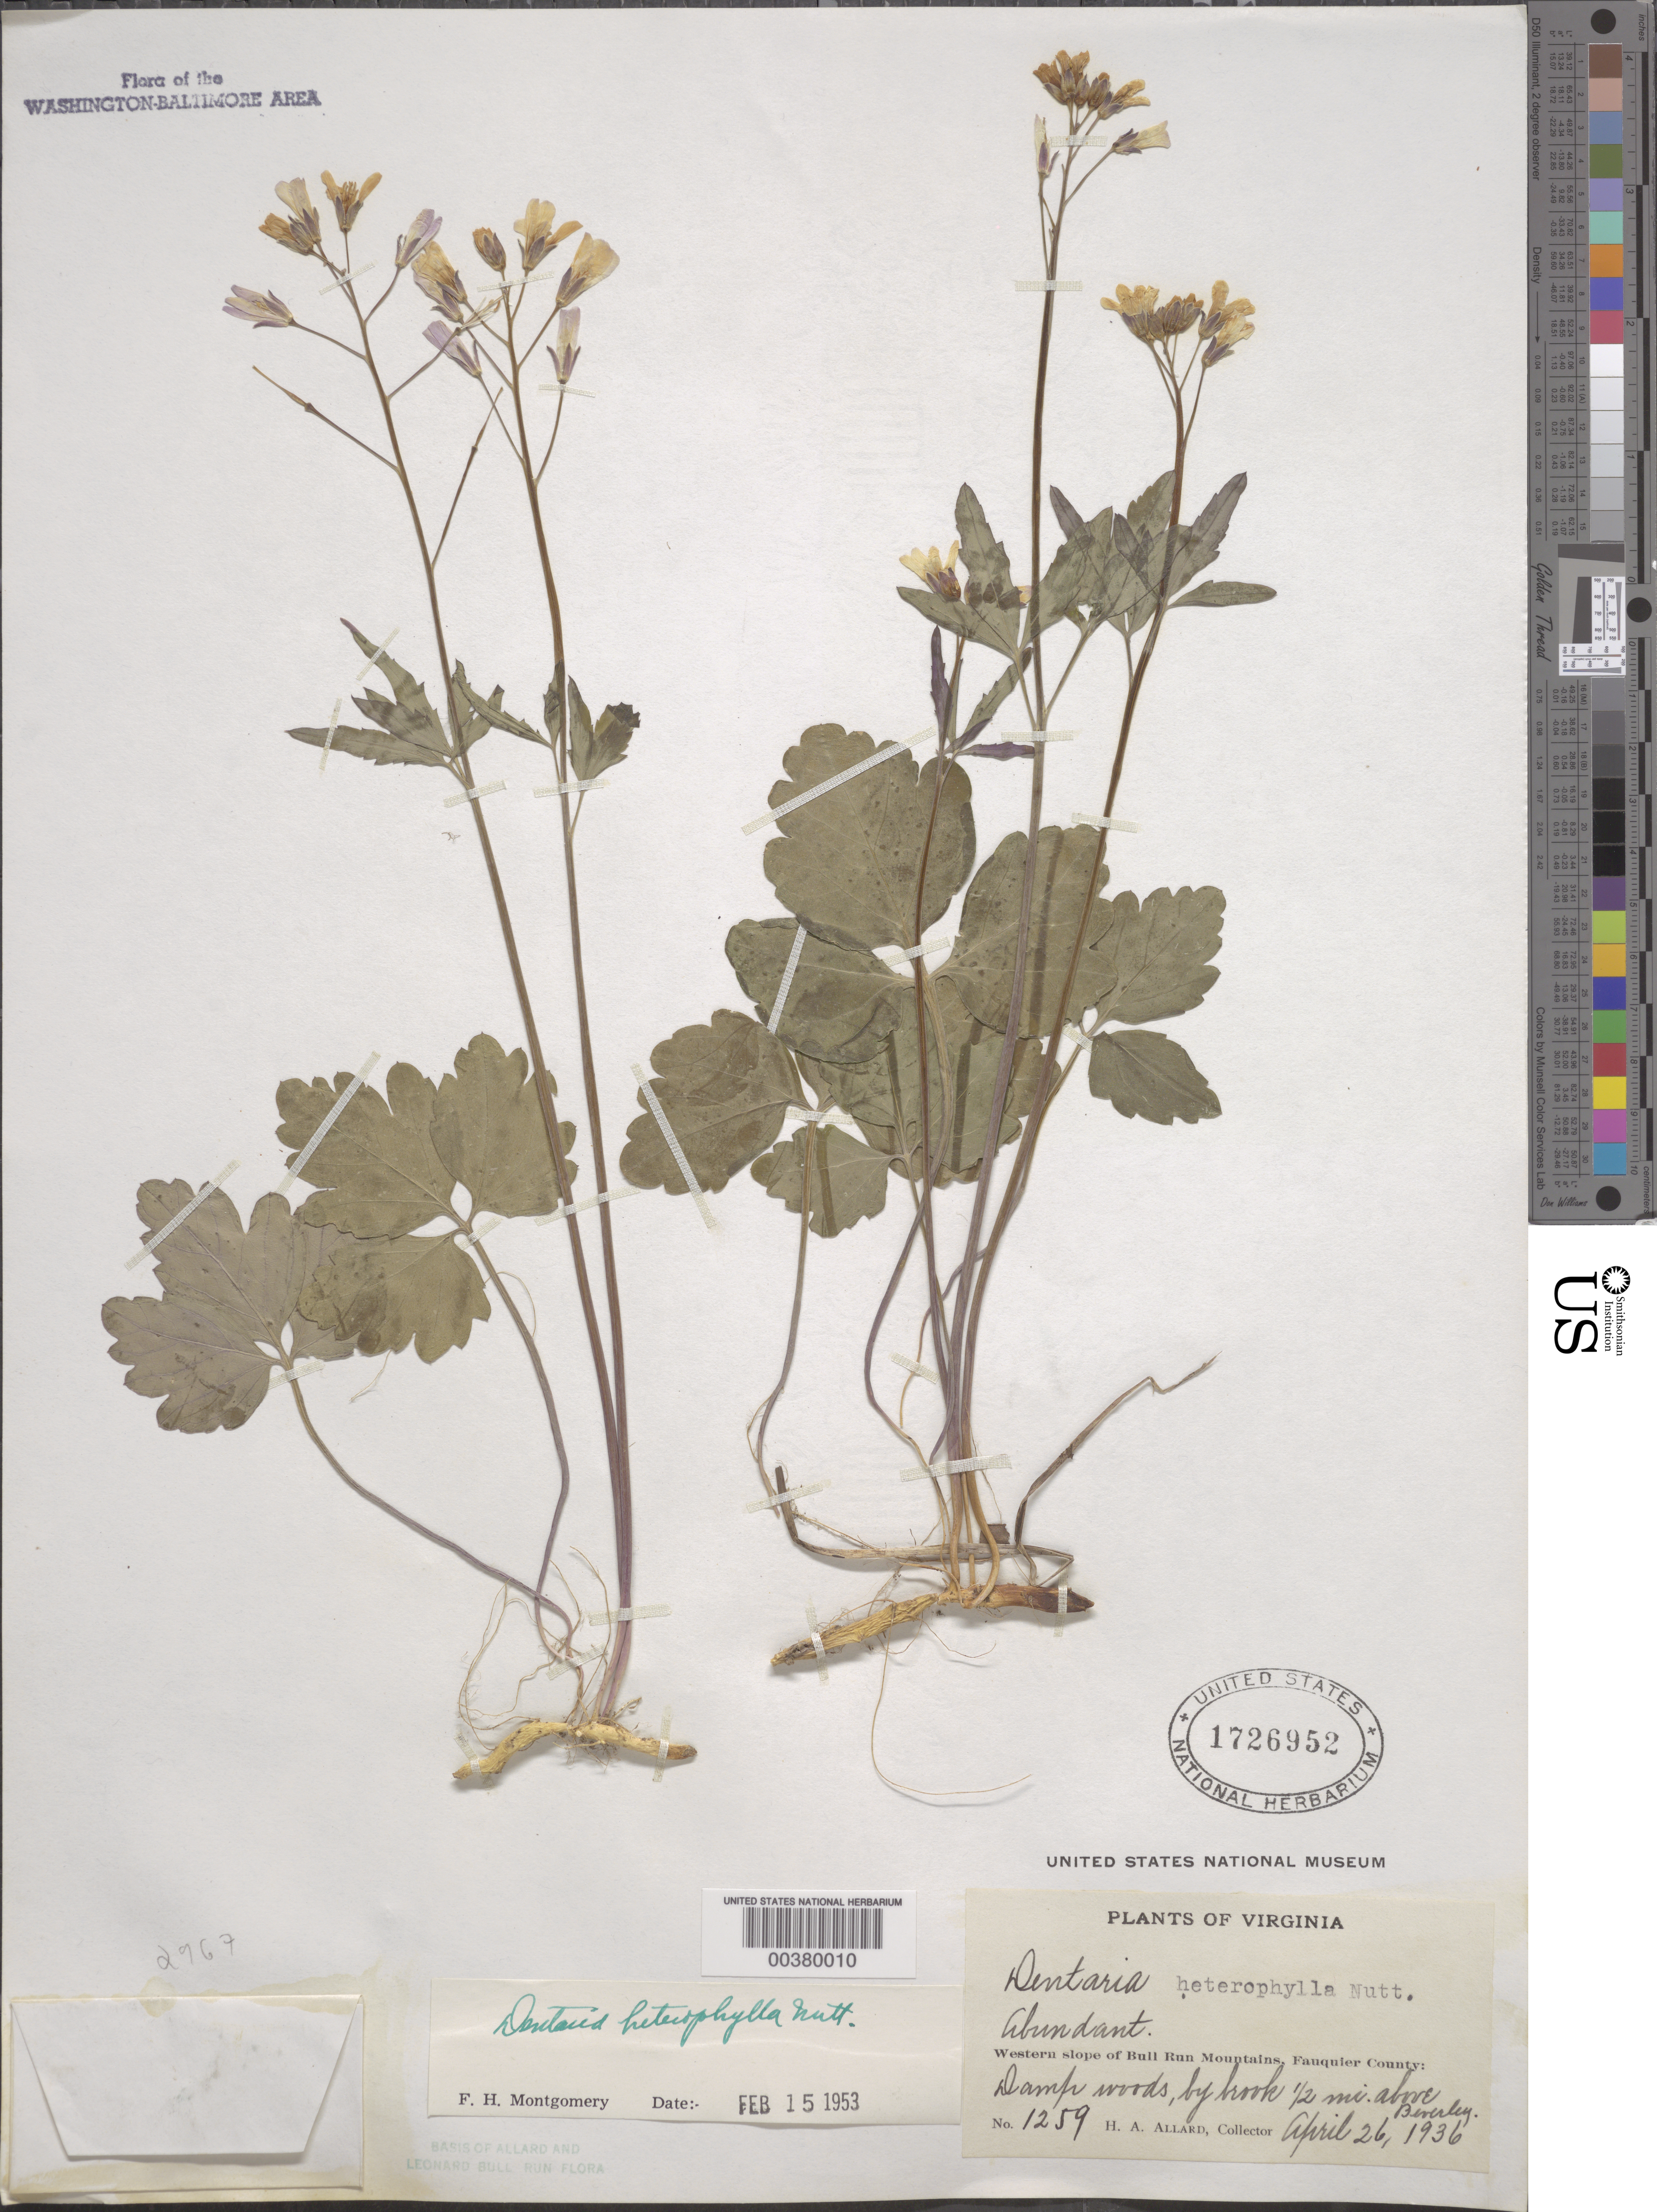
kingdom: Plantae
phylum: Tracheophyta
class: Magnoliopsida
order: Brassicales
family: Brassicaceae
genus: Cardamine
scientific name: Cardamine angustata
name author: O.E. Schulz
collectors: H. A. Allard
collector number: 1259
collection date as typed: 26 Apr 1936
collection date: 1936-04-26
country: United States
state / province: Virginia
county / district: Fauquier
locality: Western Slope of Bull Run Mountains, North of Beverley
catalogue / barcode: US 1726952